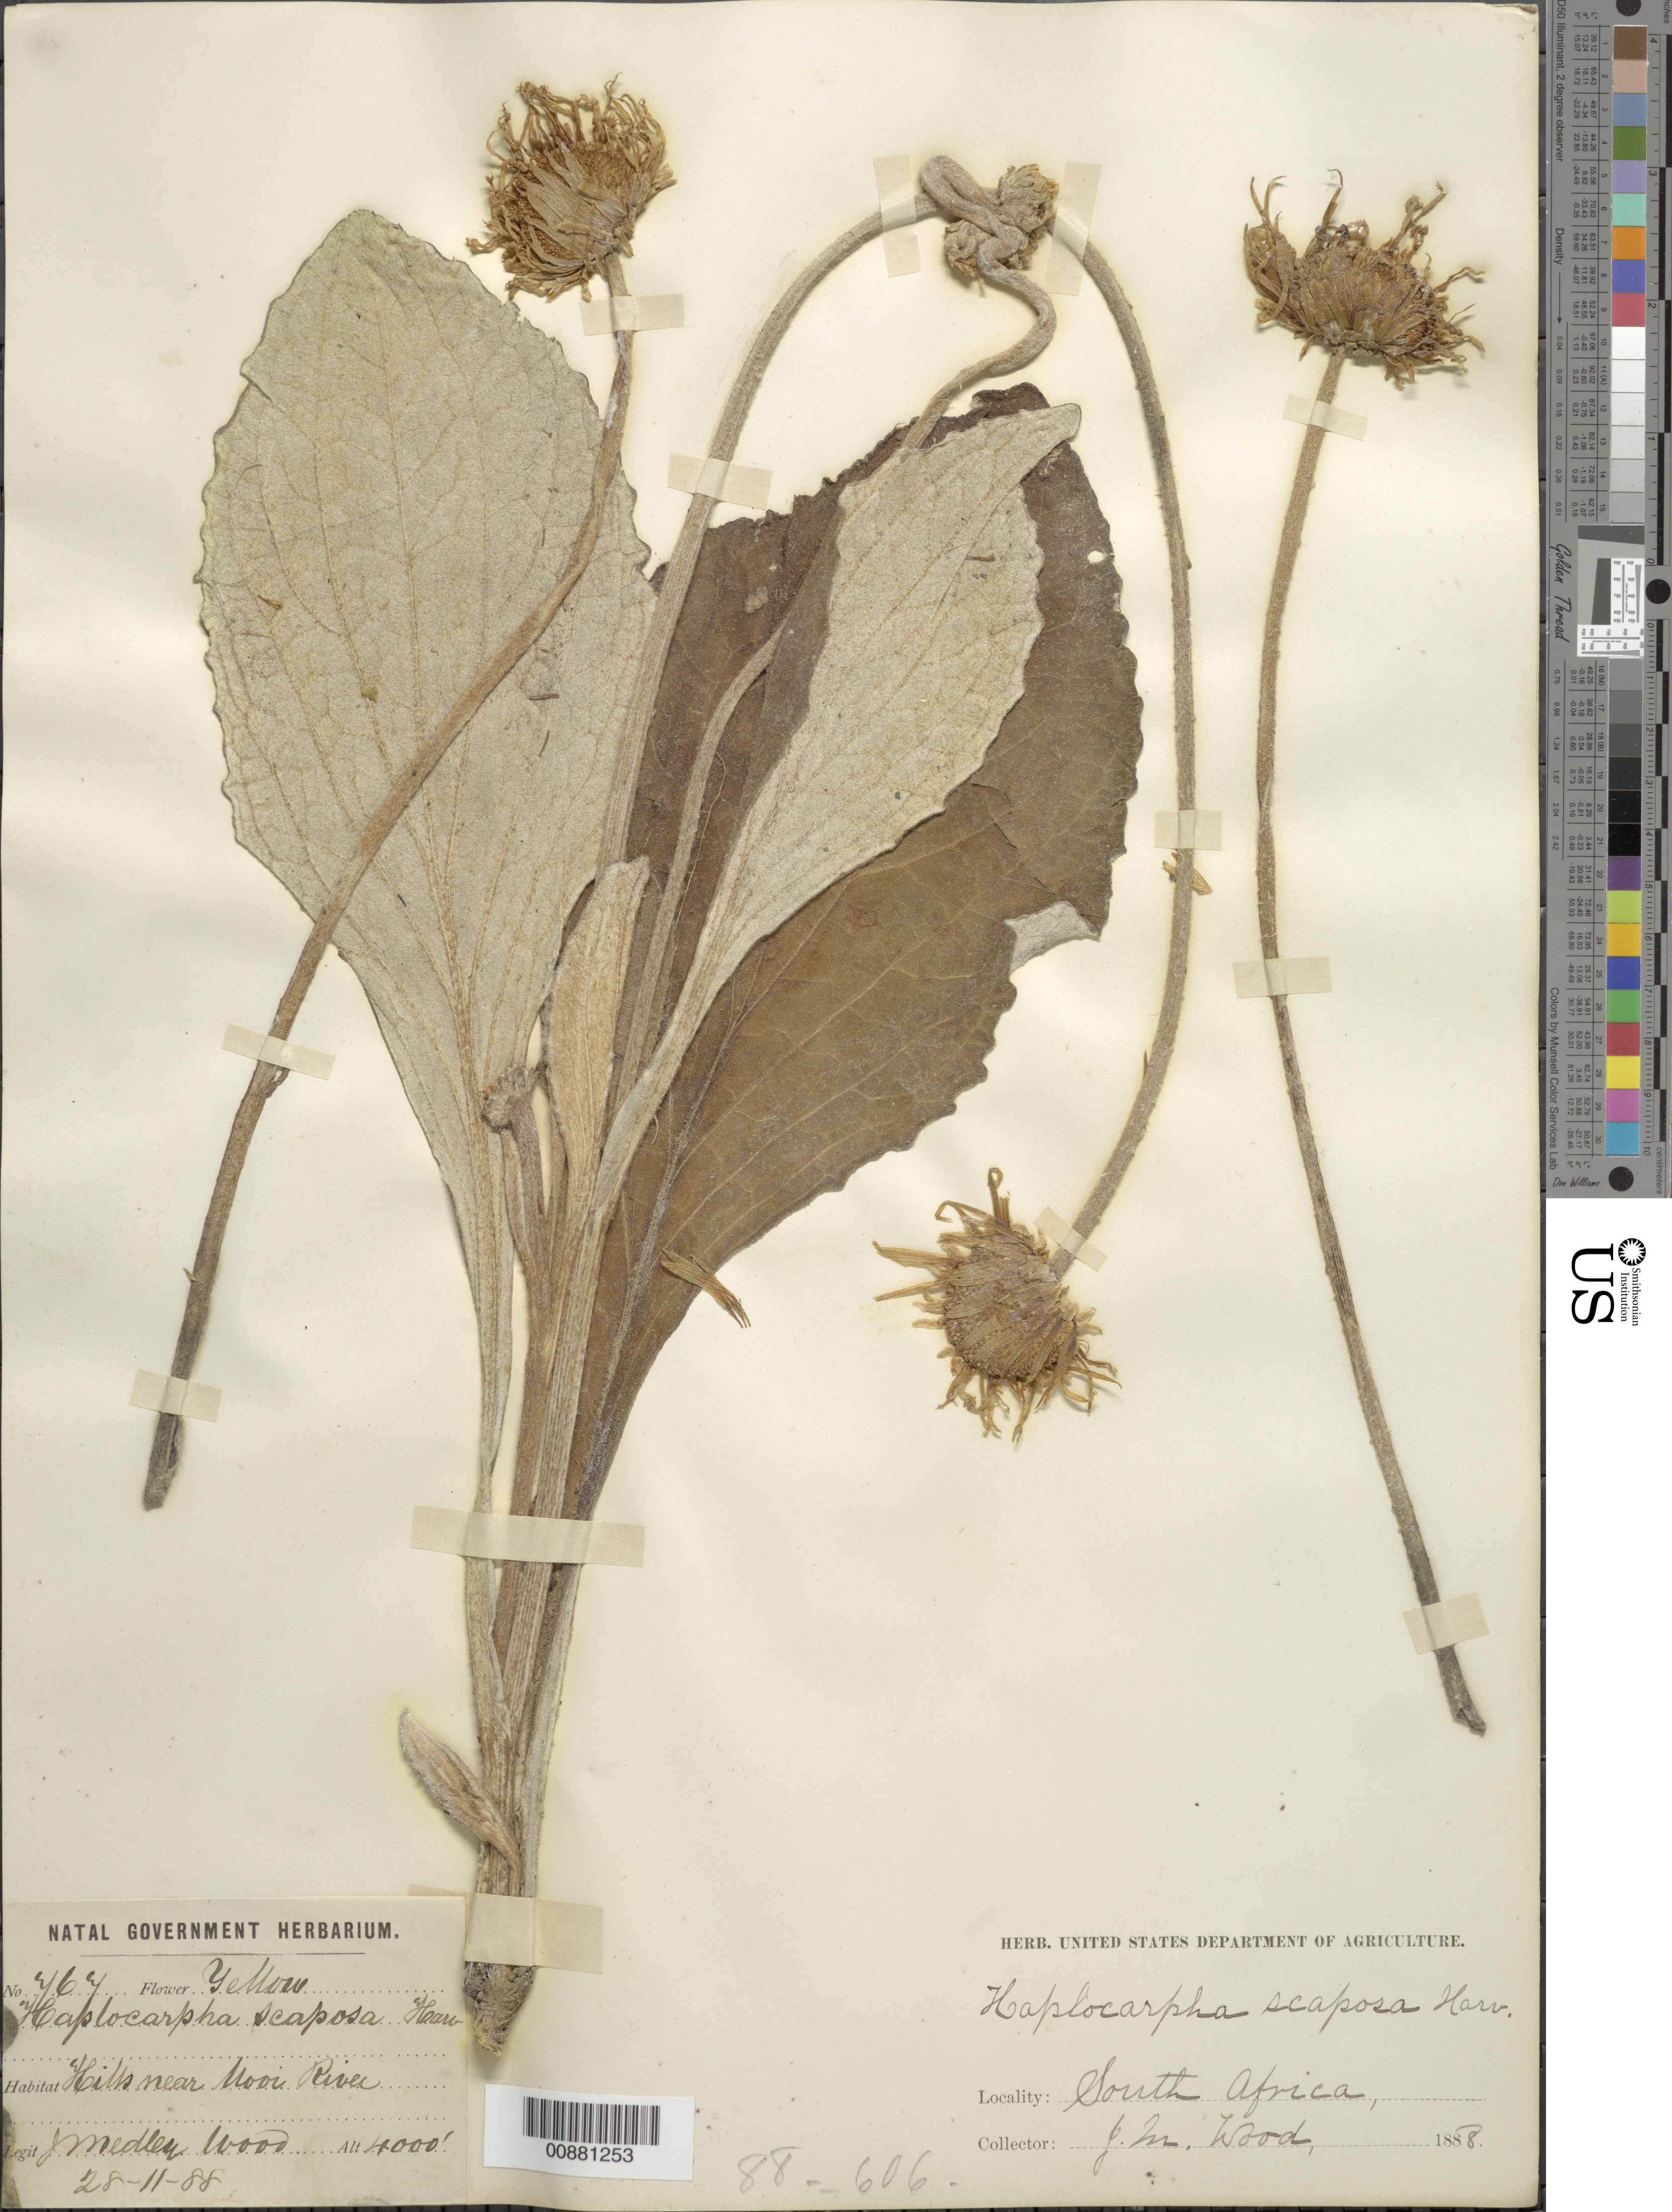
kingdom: Plantae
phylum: Tracheophyta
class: Magnoliopsida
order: Asterales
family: Asteraceae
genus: Haplocarpha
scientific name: Haplocarpha scaposa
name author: Harv.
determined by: Wood, J. M.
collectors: J. M. Wood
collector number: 464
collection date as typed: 28 November 1888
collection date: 1888-11-28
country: South Africa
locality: Mooi River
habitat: Hills near river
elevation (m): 1219